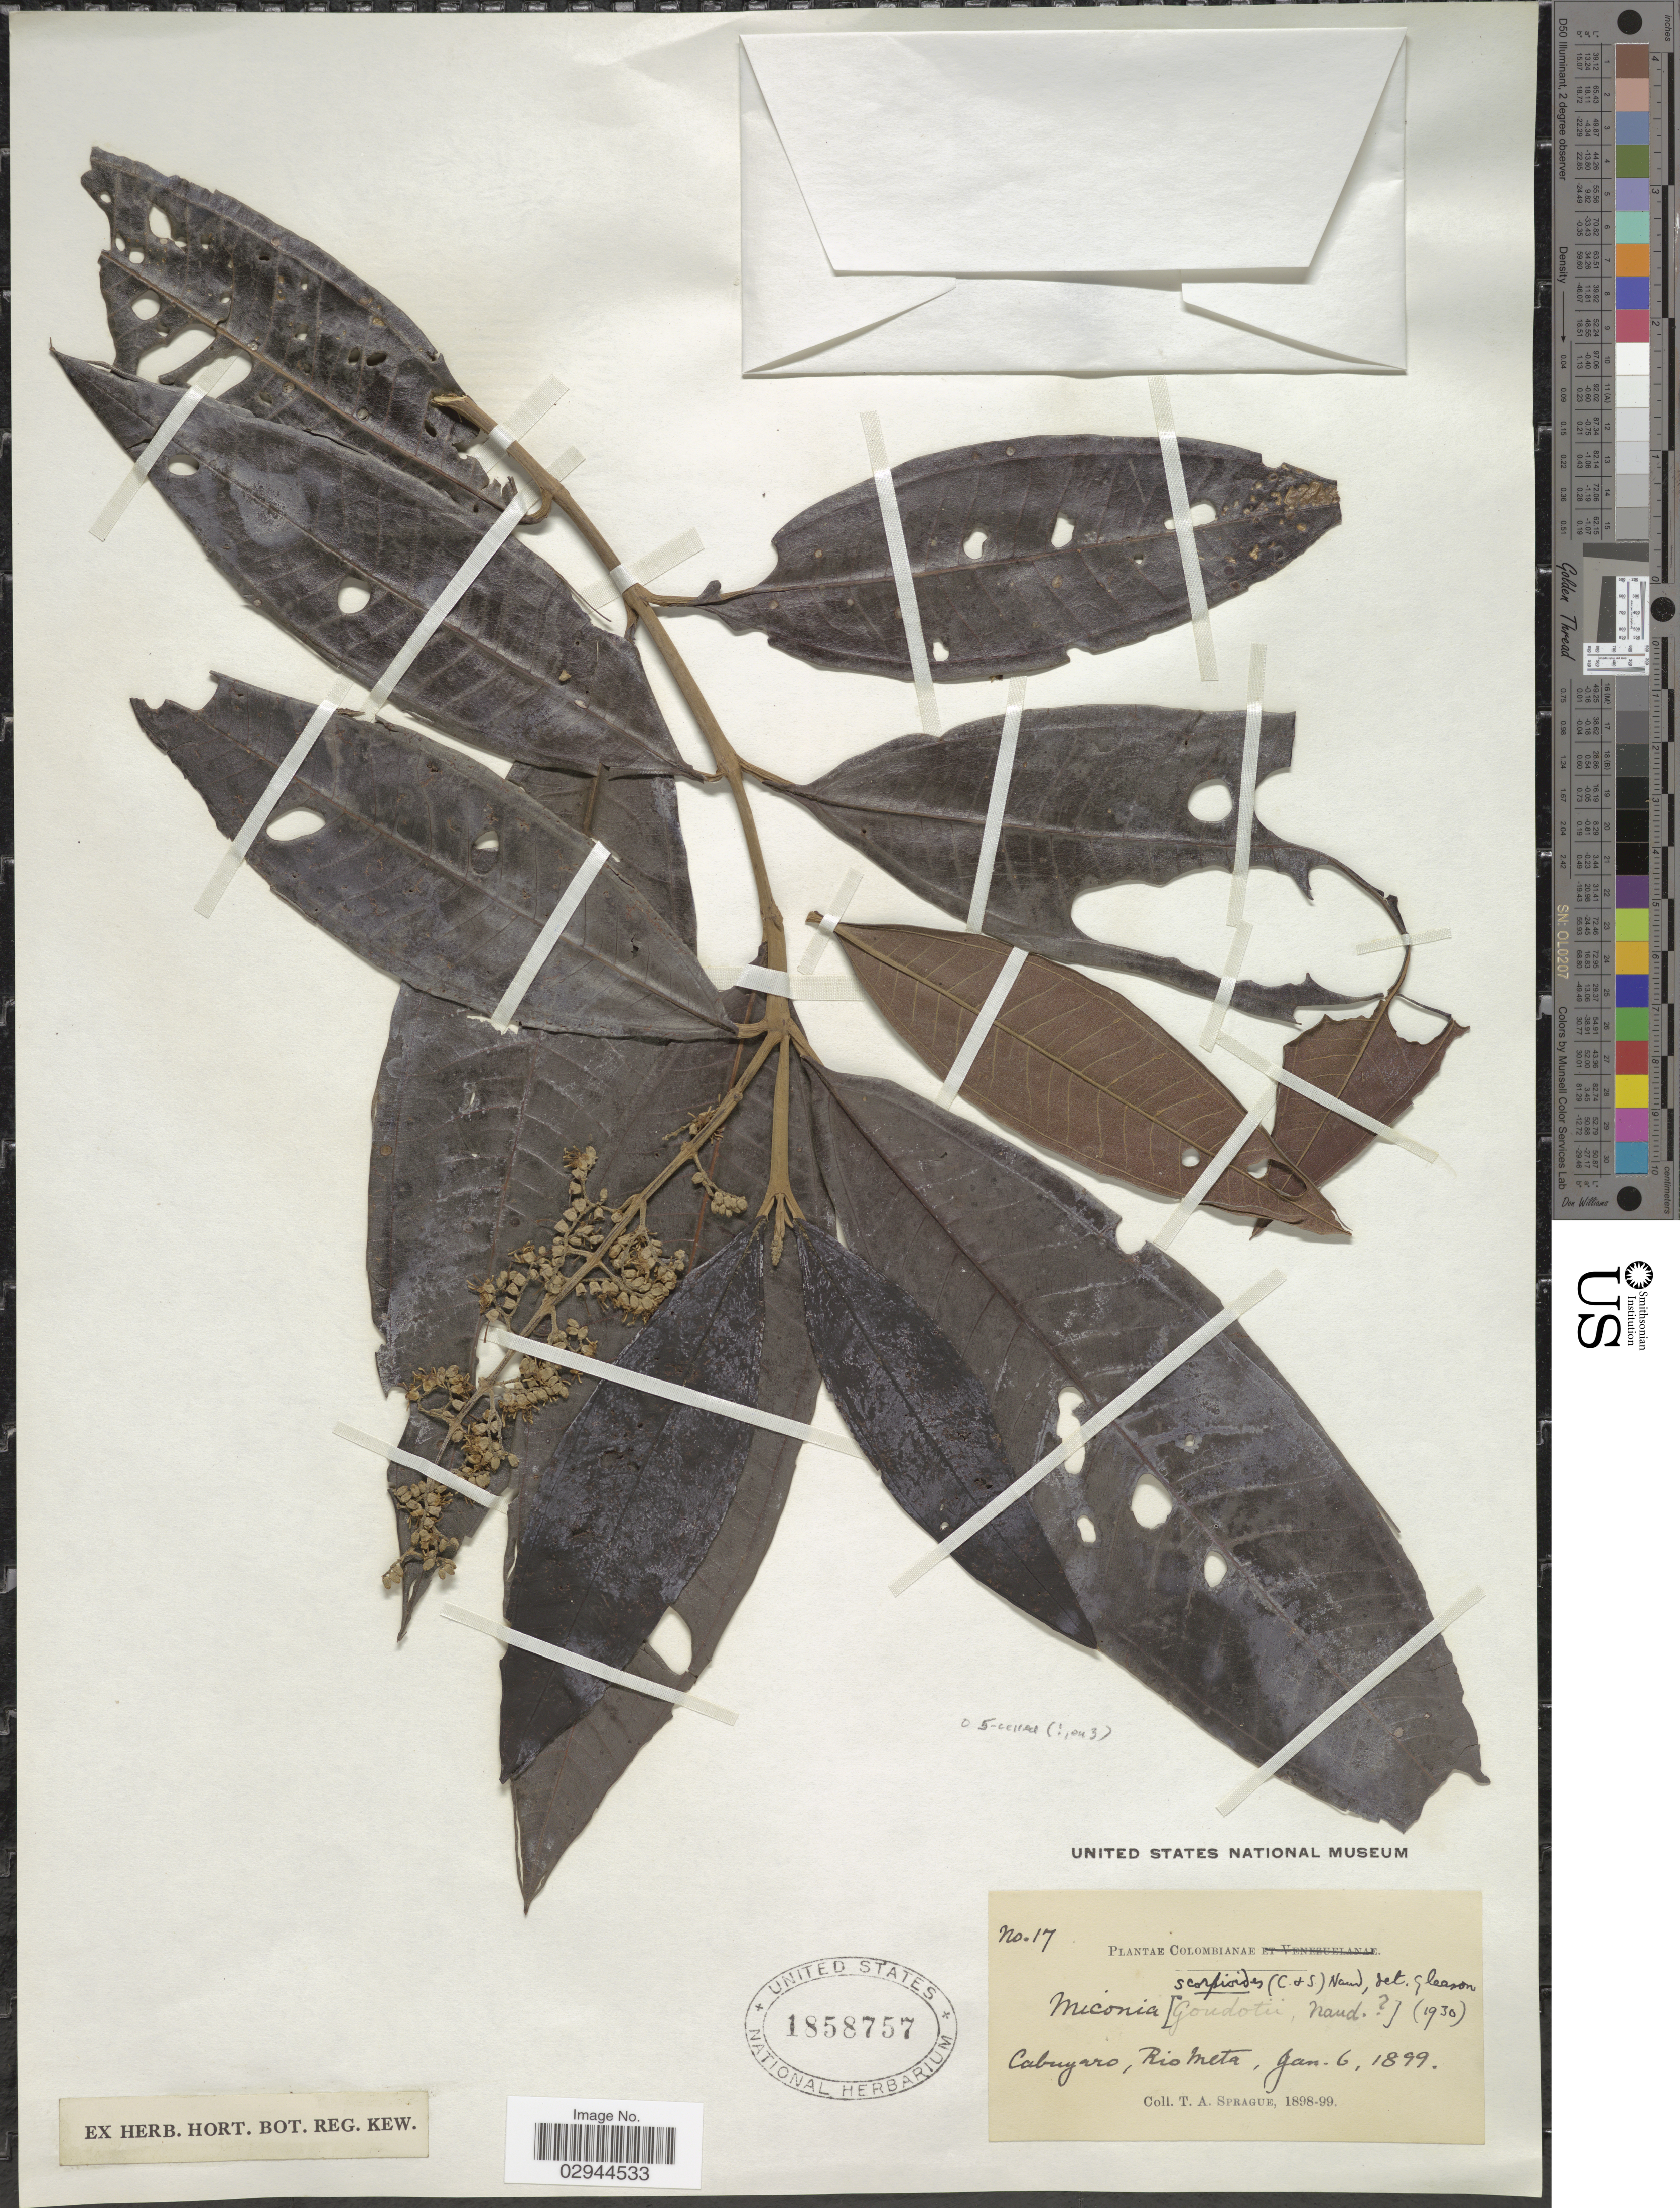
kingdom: Plantae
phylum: Tracheophyta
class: Magnoliopsida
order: Myrtales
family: Melastomataceae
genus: Miconia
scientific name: Miconia trinervia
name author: (Sw.) D. Don ex Loudon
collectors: T. A. Sprague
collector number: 17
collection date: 1899-01-06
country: Colombia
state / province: Meta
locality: Cabuyaro, Rio Meta.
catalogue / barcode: US 1858757